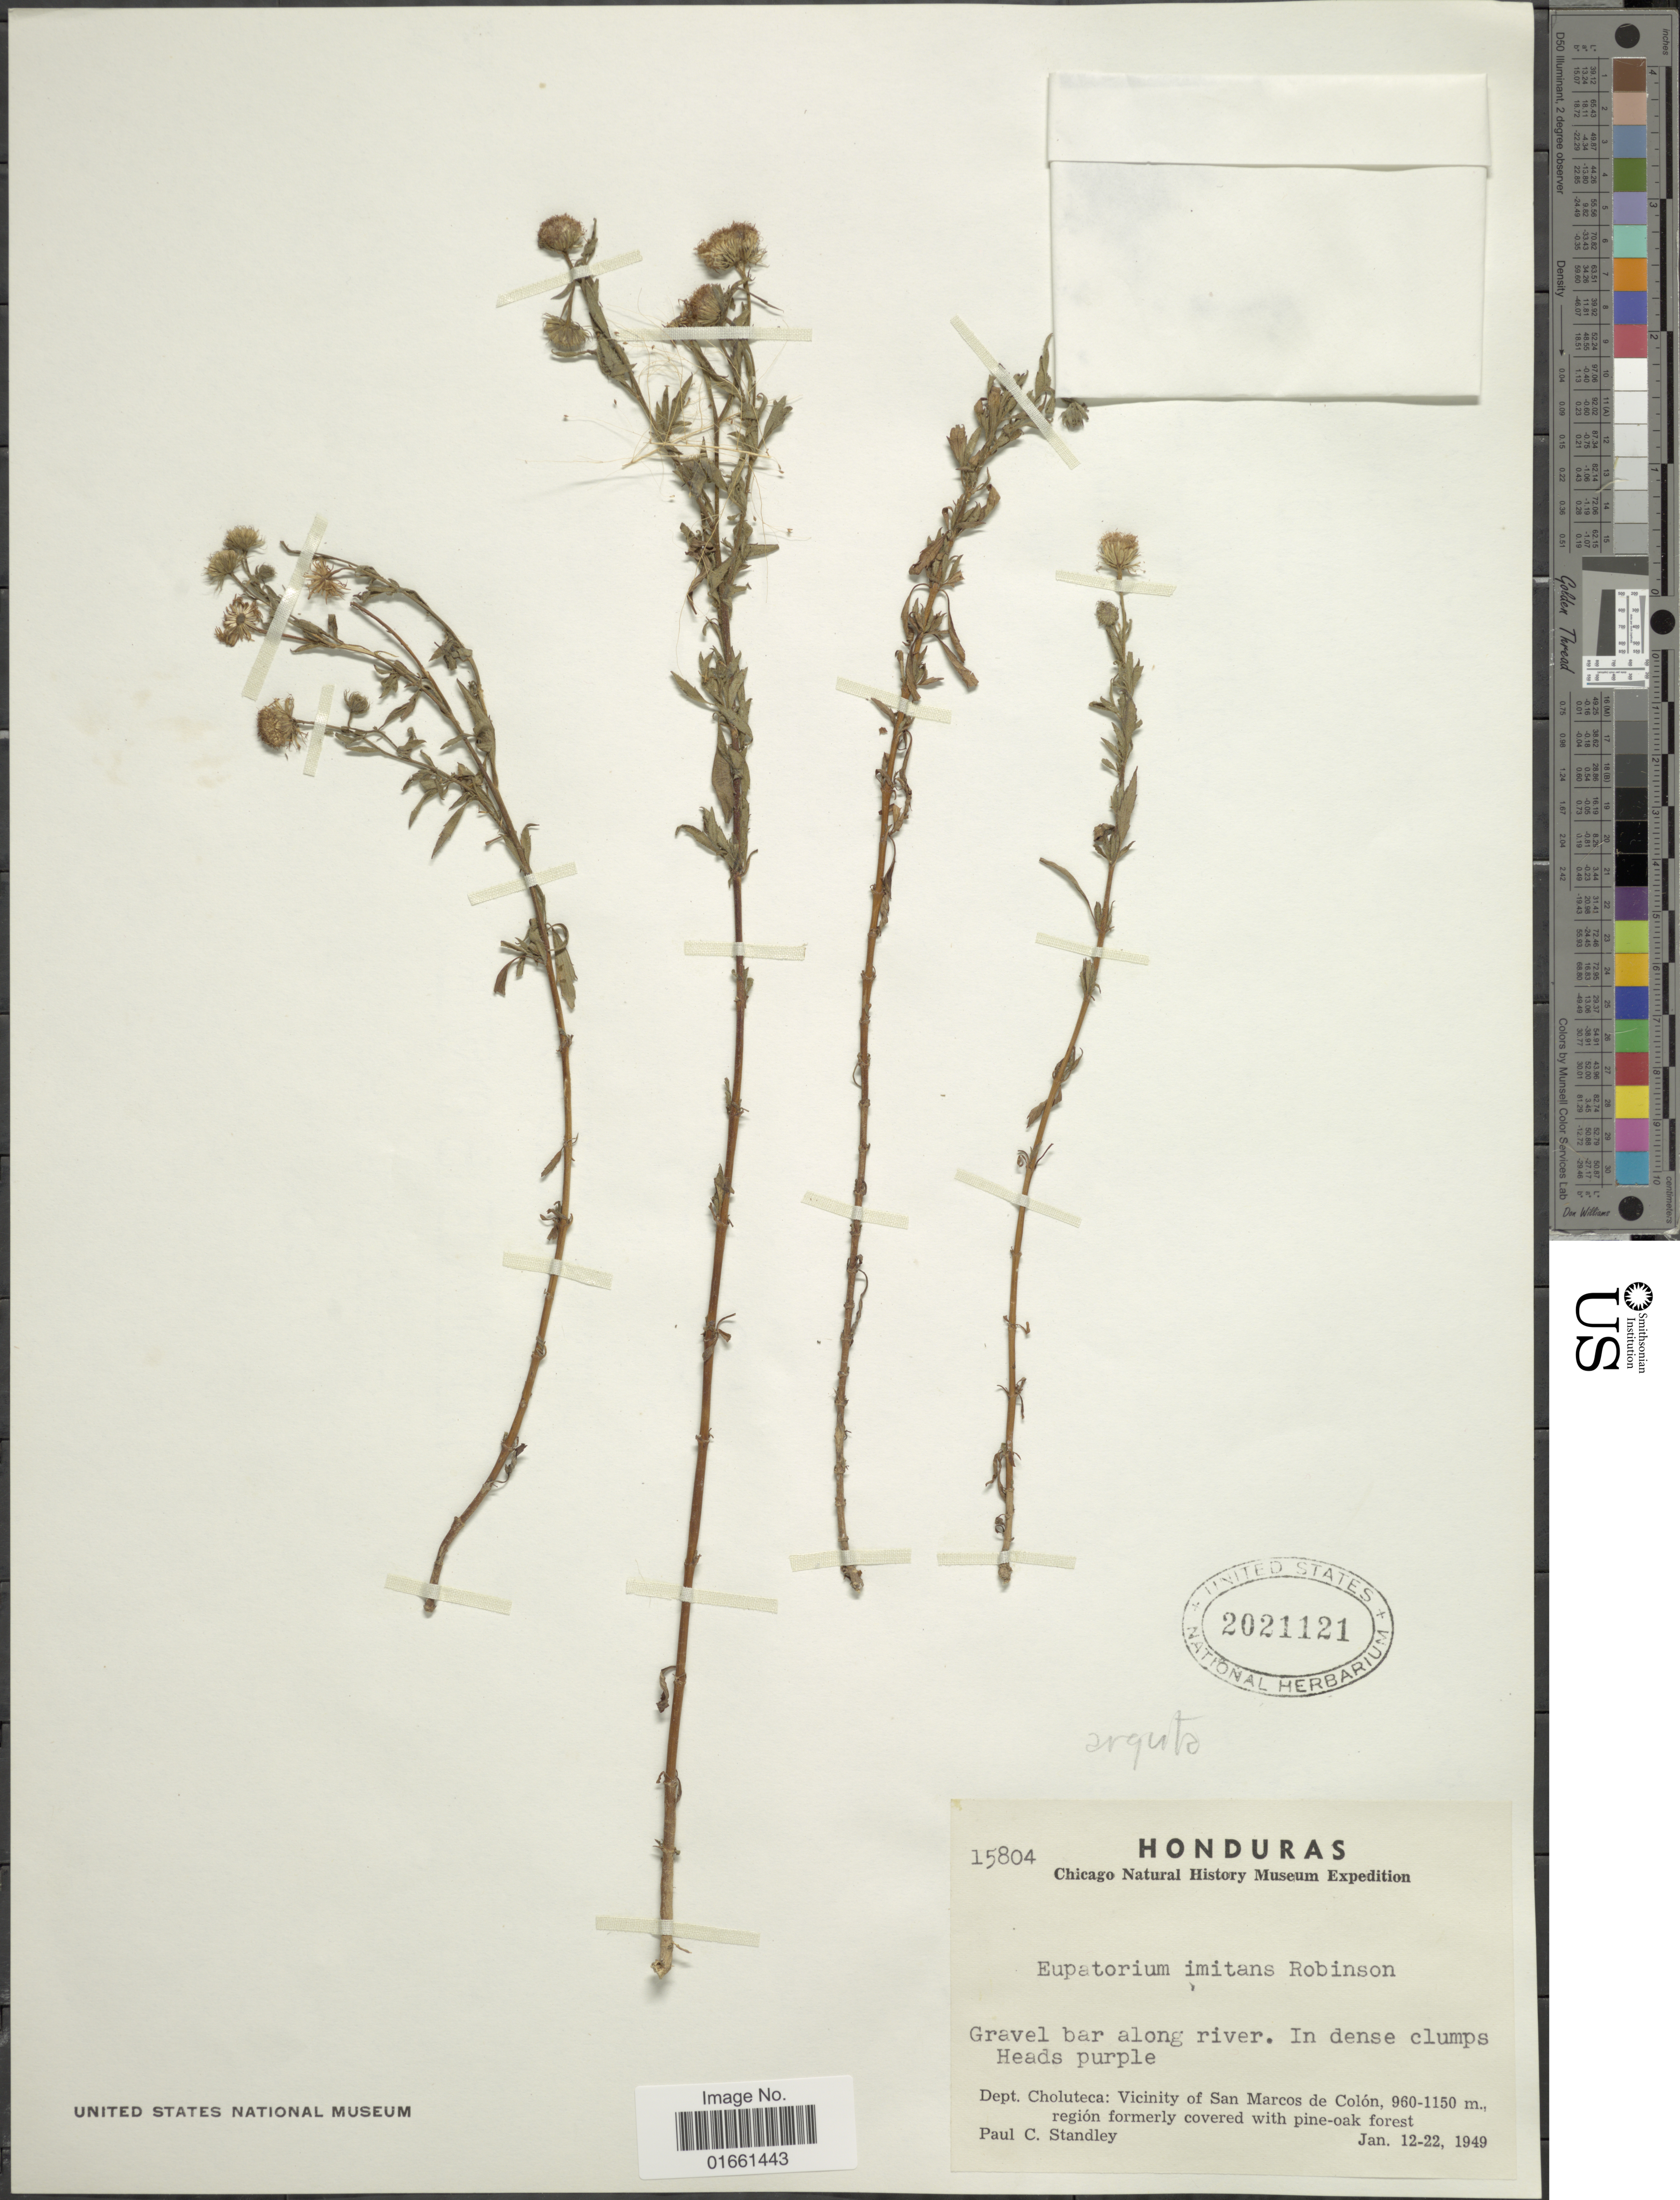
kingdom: Plantae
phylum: Tracheophyta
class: Magnoliopsida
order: Asterales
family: Asteraceae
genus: Fleischmannia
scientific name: Fleischmannia arguta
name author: (Kunth) B.L. Rob.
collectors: P. C. Standley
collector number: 15804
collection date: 1949-01-12/1949-01-22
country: Honduras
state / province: Choluteca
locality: Dept. Choluteca: Vicinity of San Marcos de Colon.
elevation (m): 960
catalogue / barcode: US 2021121